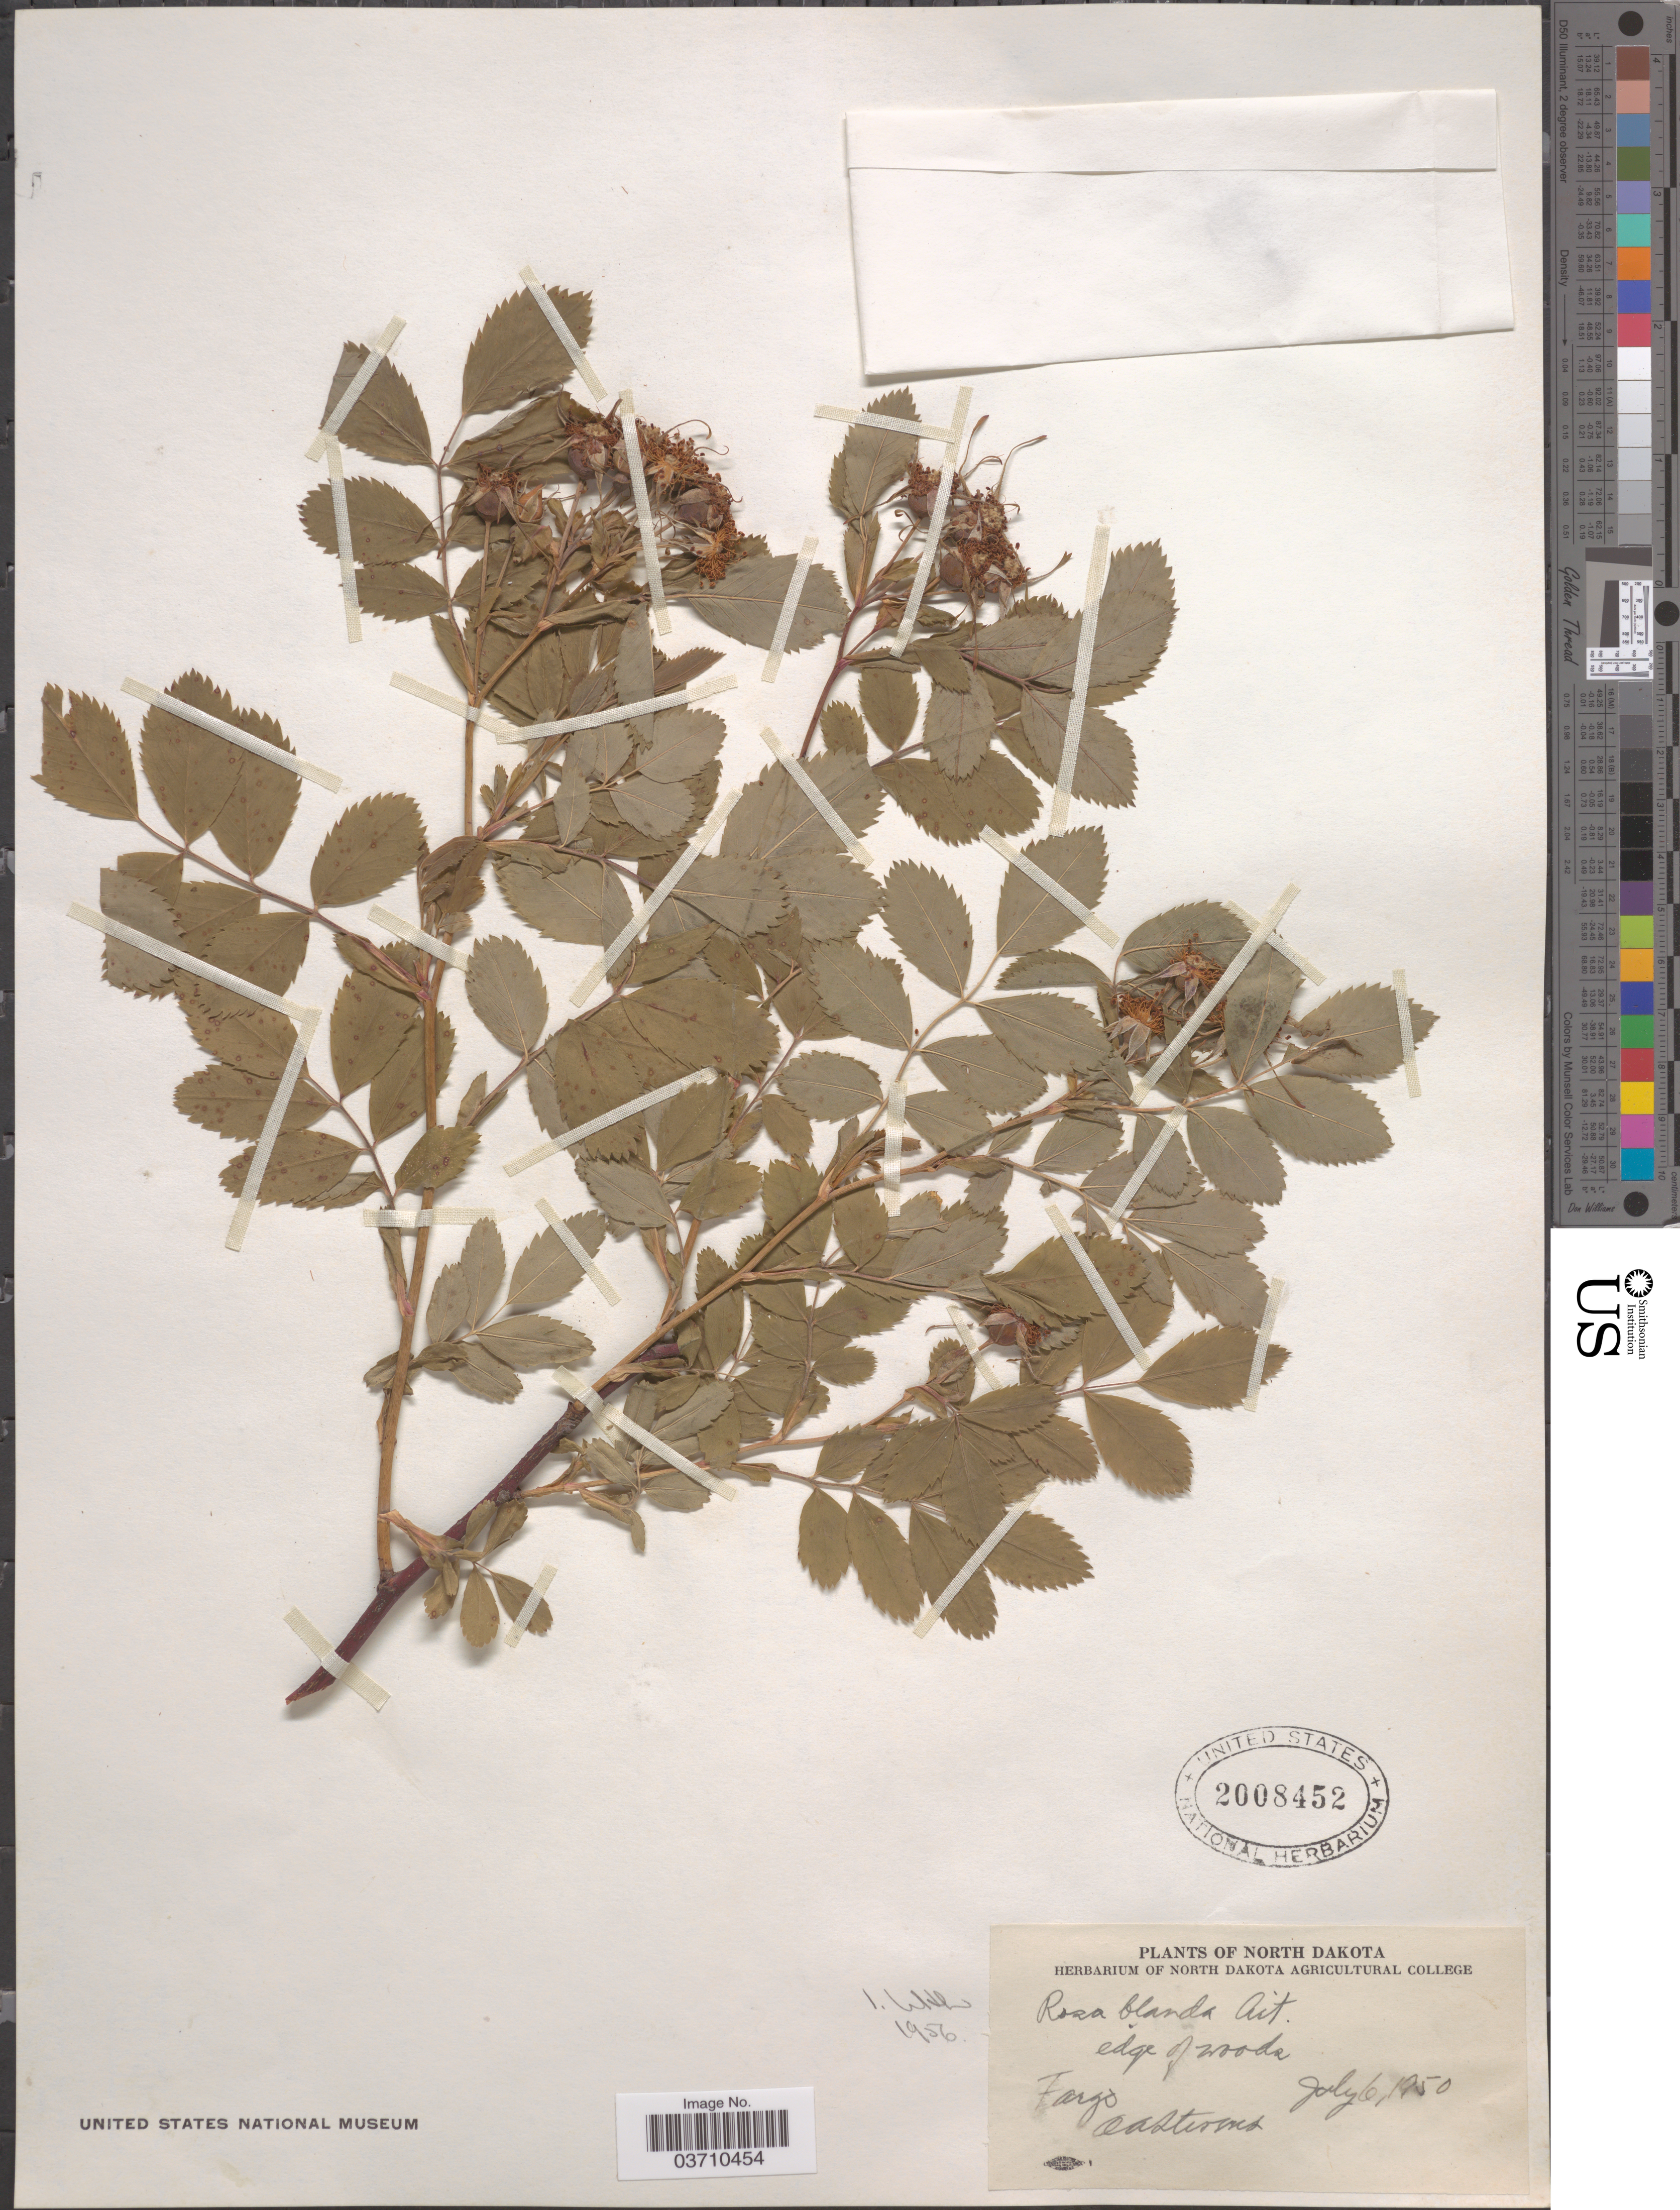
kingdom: Plantae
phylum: Tracheophyta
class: Magnoliopsida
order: Rosales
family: Rosaceae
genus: Rosa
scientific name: Rosa blanda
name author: Aiton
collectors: O. A. Stevens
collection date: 1950-07-06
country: United States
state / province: North Dakota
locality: Edge of woods. Fargo.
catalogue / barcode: US 2008452